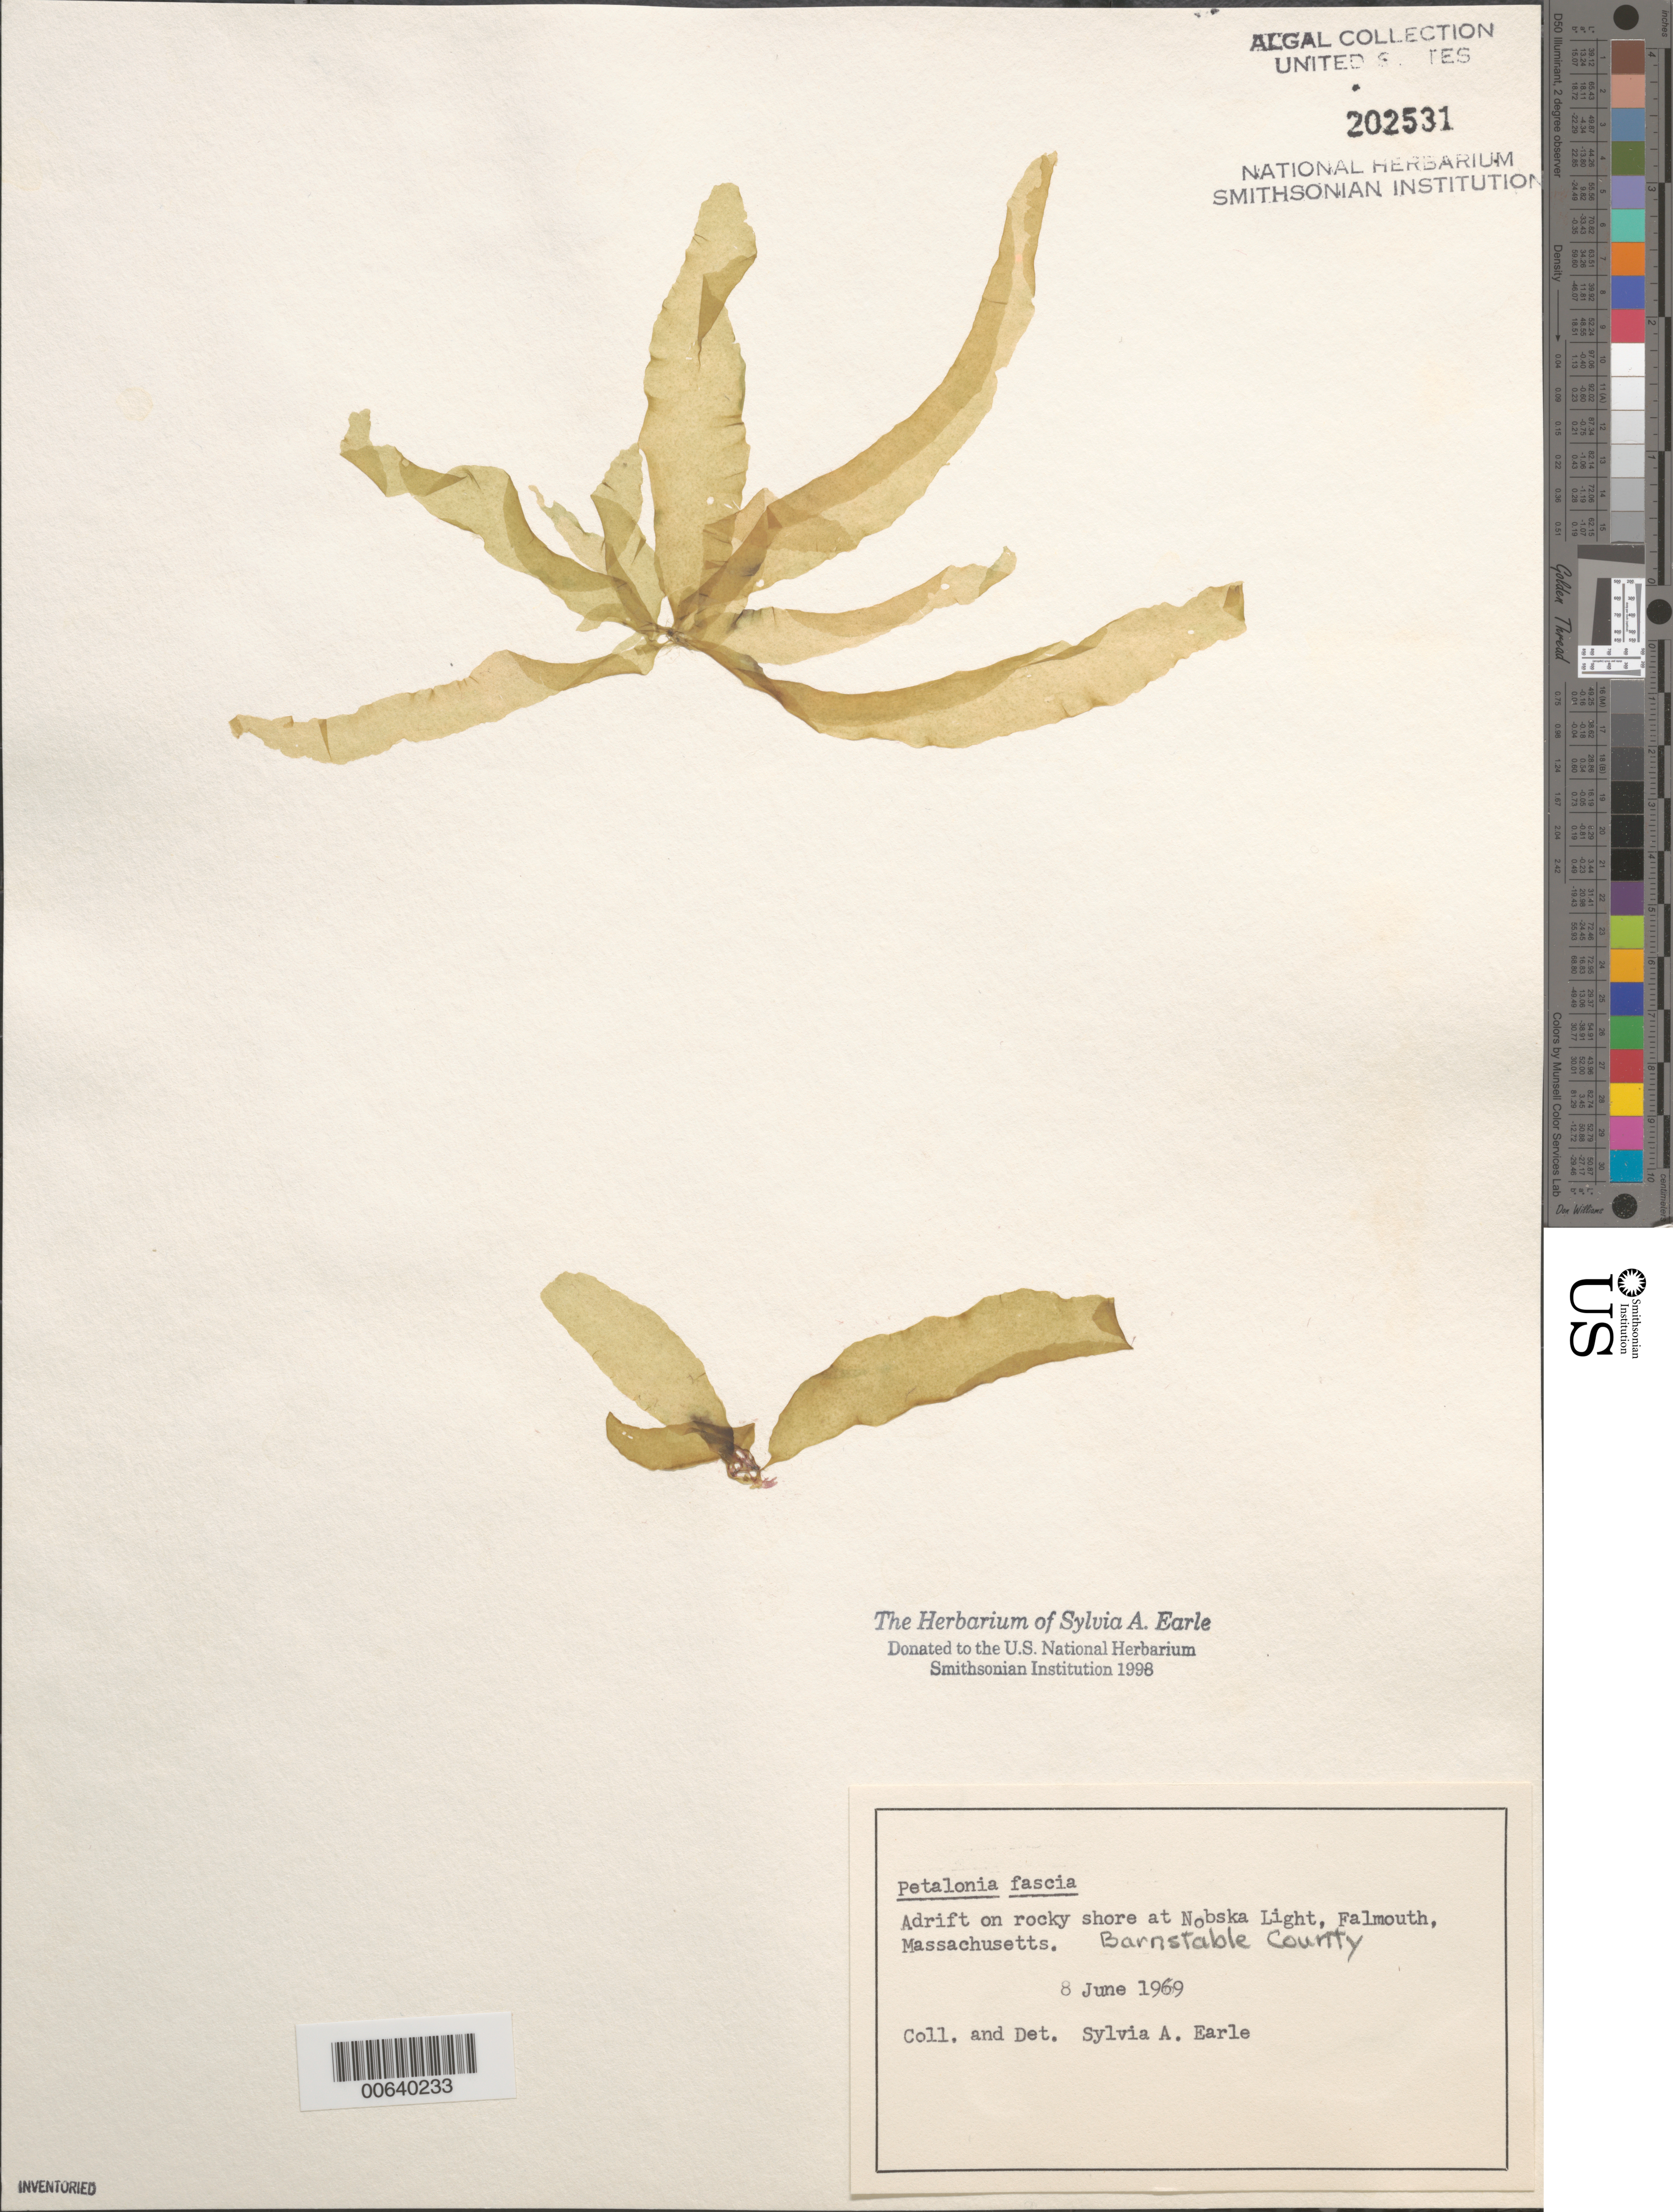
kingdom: Chromista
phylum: Ochrophyta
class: Phaeophyceae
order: Scytosiphonales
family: Scytosiphonaceae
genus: Petalonia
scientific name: Petalonia fascia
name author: (O.F. Müller) Kuntze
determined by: Earle, S. A.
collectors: S. A. Earle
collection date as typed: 08 Jun 1969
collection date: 1969-06-08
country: United States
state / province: Massachusetts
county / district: Barnstable County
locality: Nobska Light, Falmouth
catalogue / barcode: US 202531